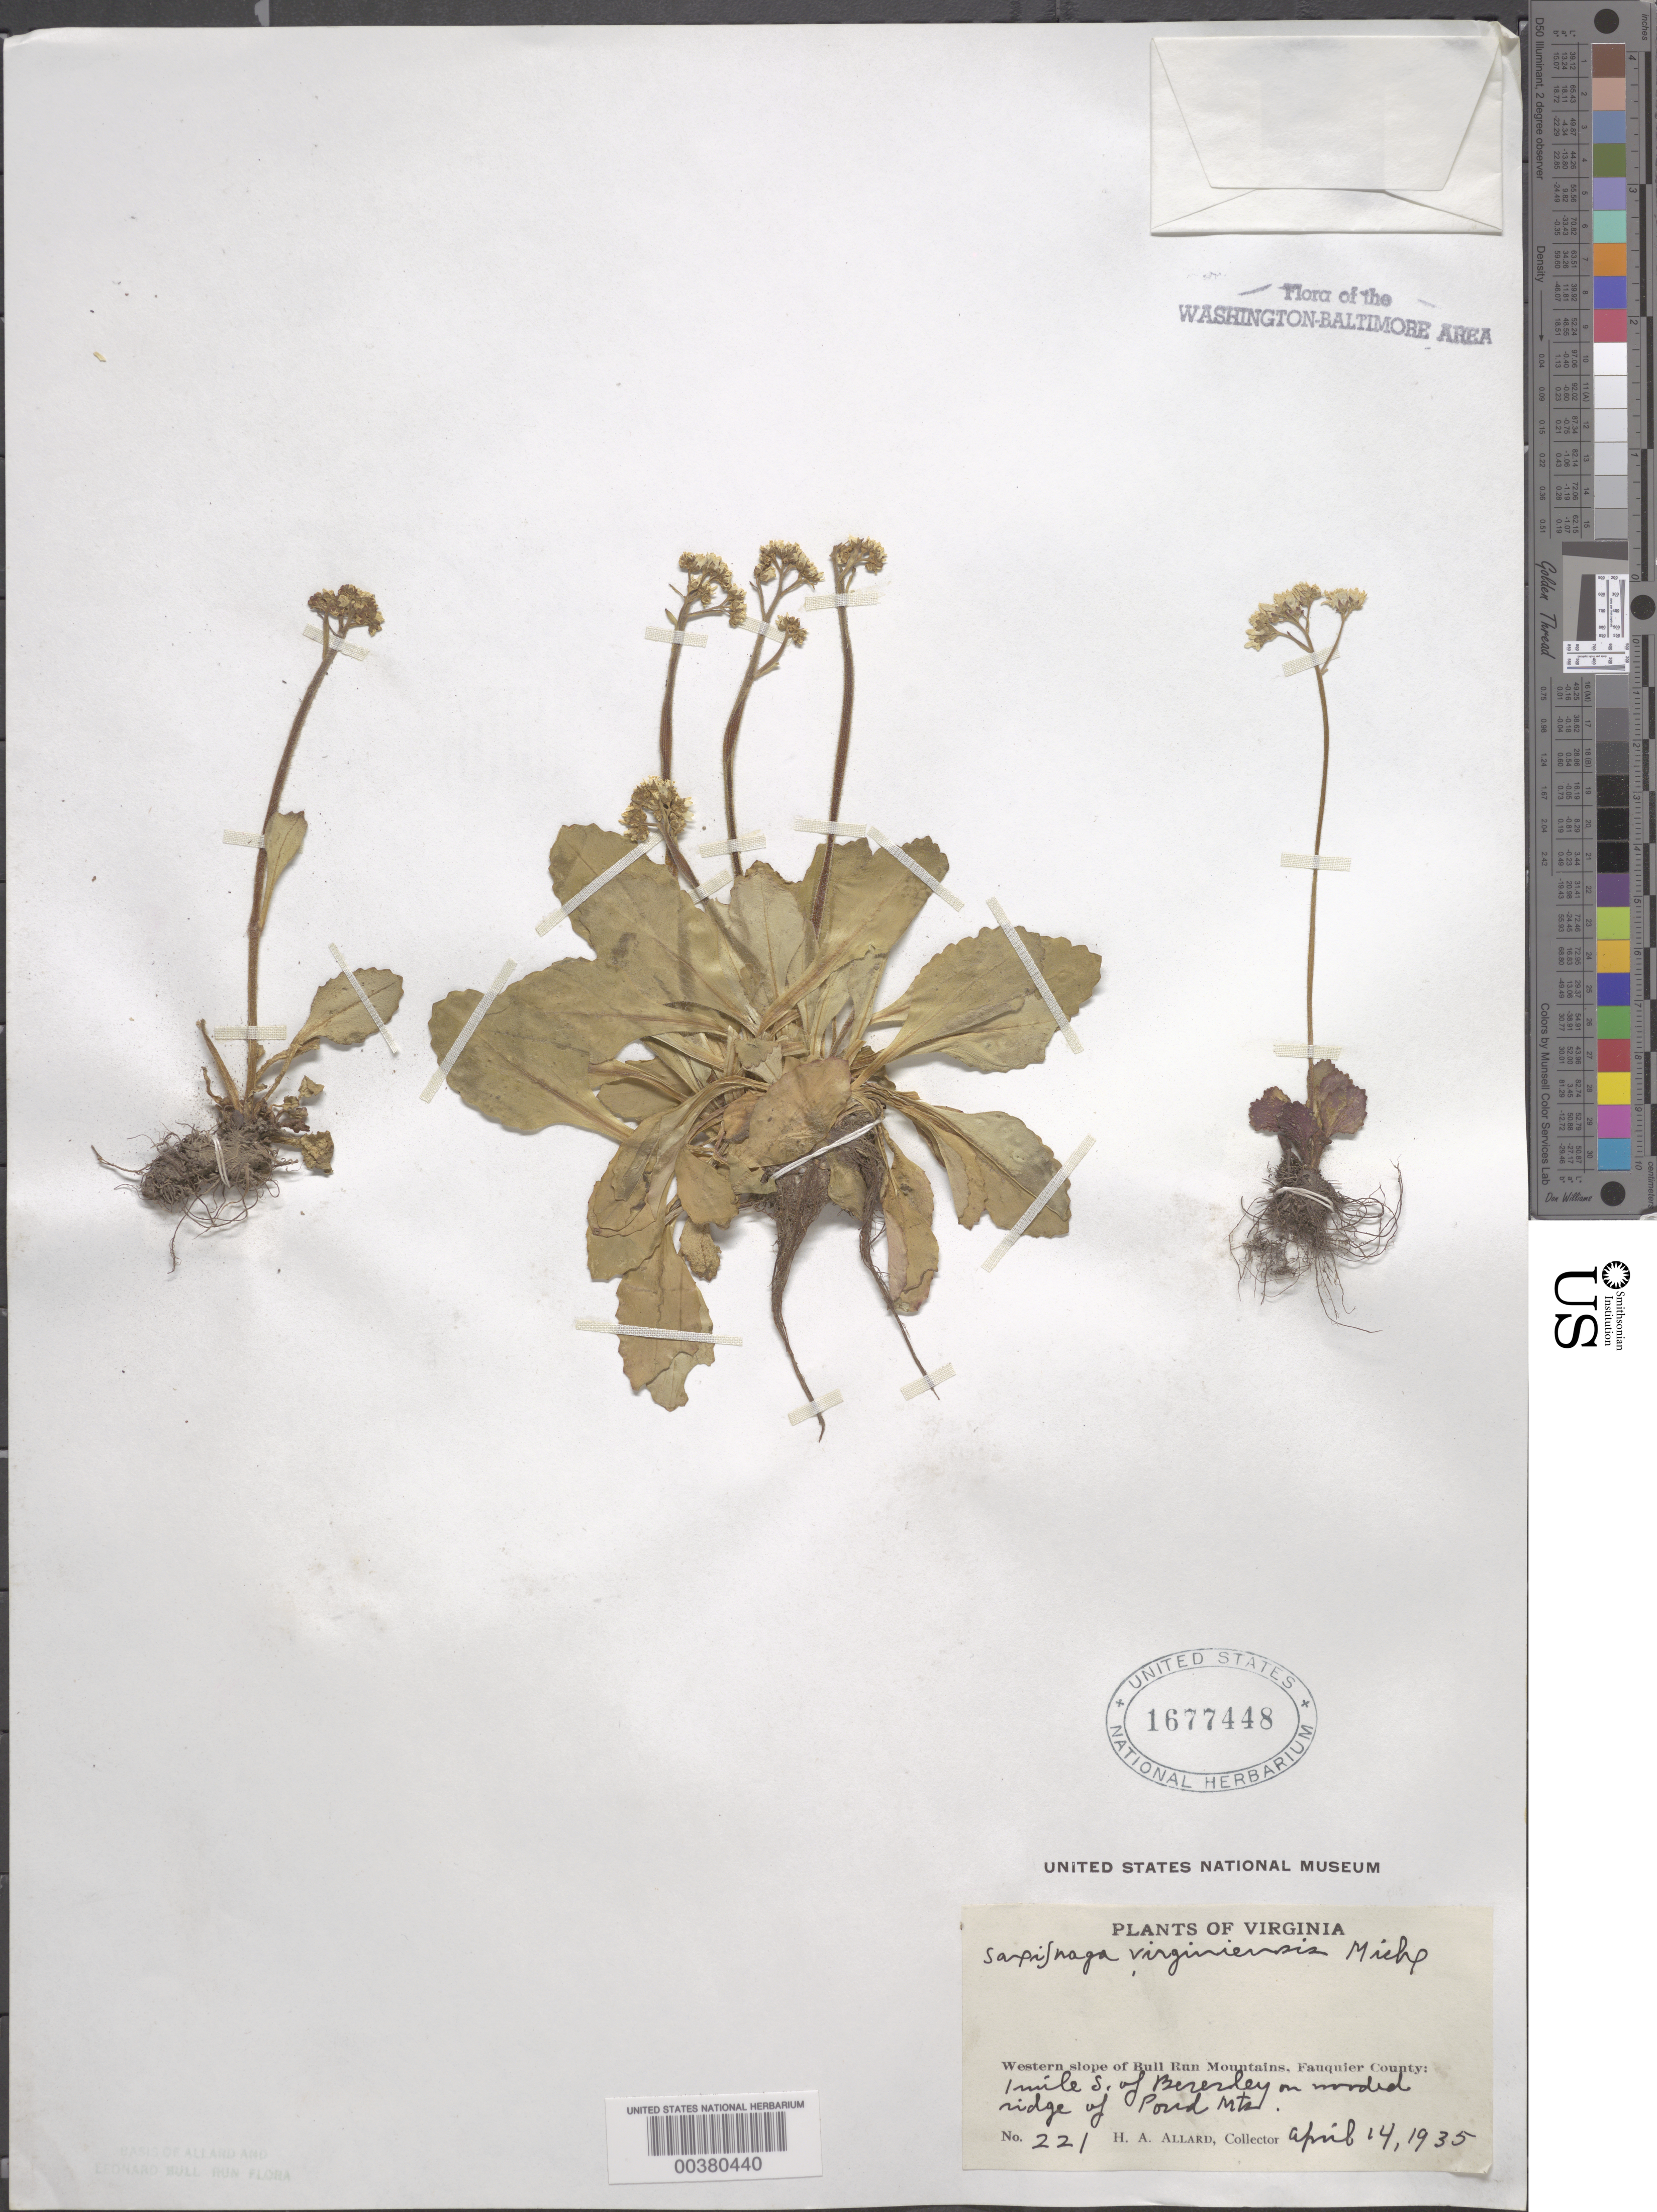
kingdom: Plantae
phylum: Tracheophyta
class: Magnoliopsida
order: Saxifragales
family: Saxifragaceae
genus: Micranthes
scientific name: Micranthes virginiensis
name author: (Michx.) Small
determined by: Strong, Mark T., (BOT), Smithsonian Institution - National Museum of Natural History (UNITED STATES)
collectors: H. A. Allard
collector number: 221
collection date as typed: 14 Apr 1935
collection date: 1935-04-14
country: United States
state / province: Virginia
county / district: Fauquier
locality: South of Beverley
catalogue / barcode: US 1677448